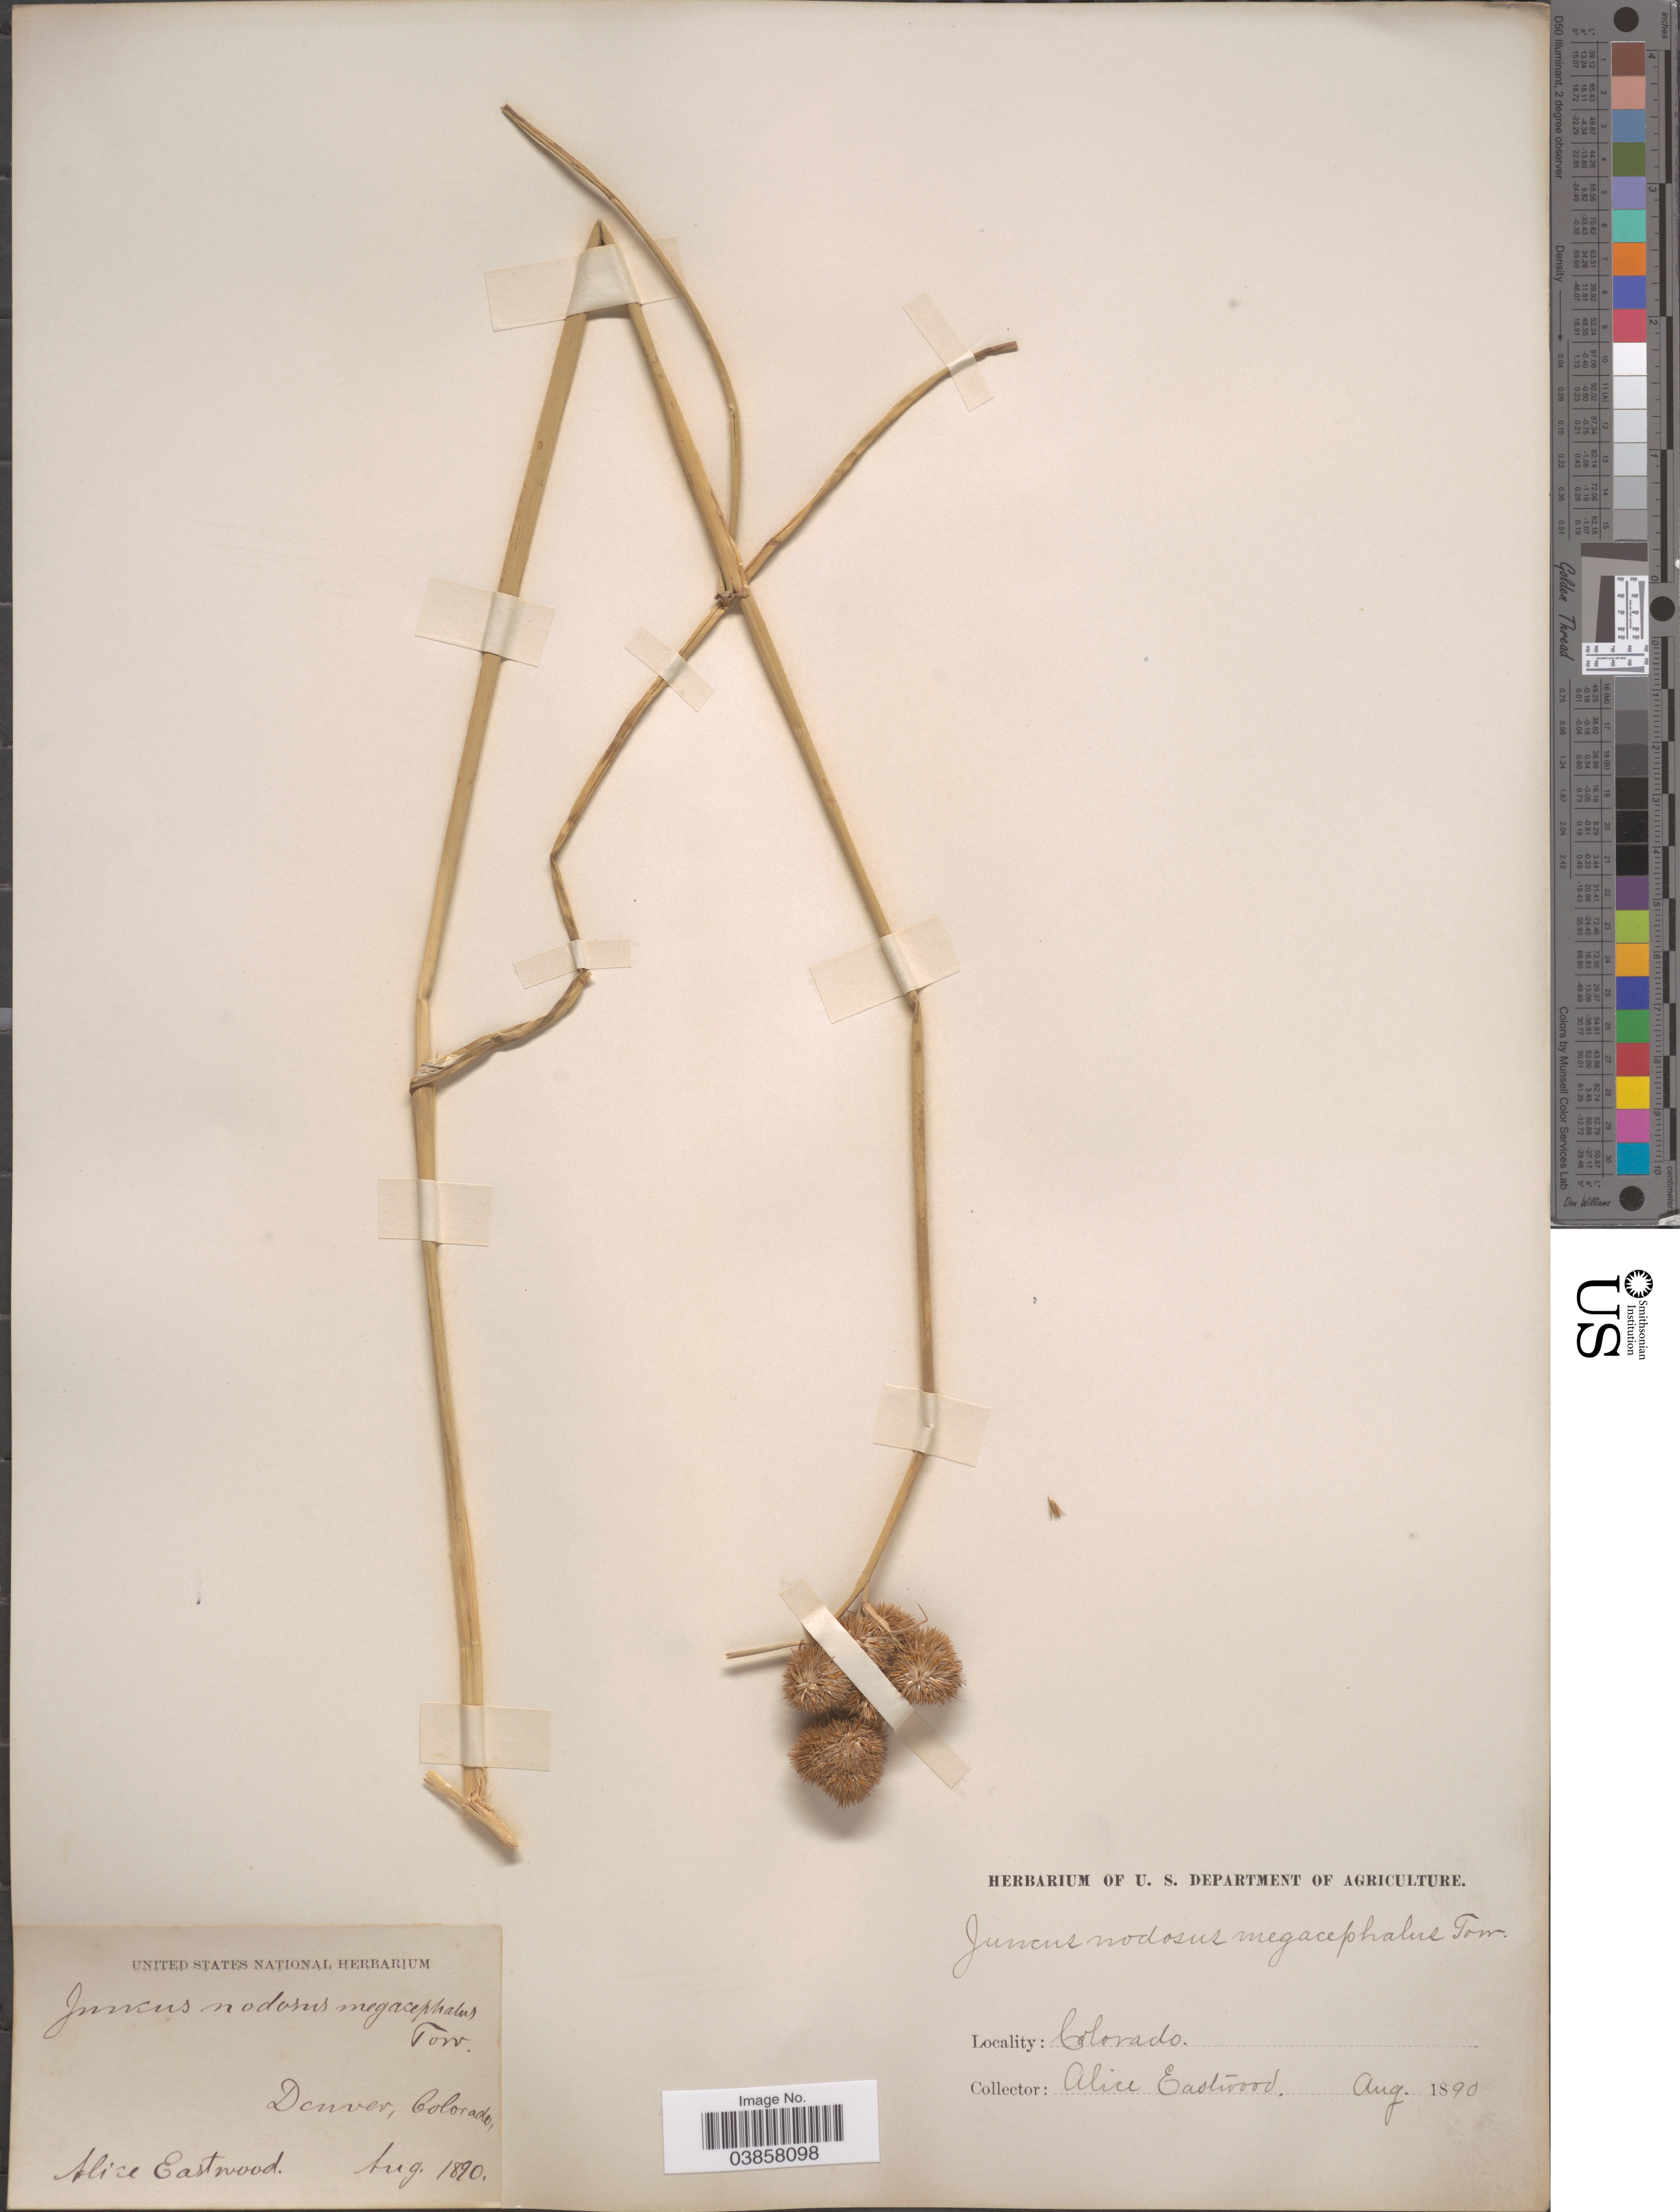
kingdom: Plantae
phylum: Tracheophyta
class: Liliopsida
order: Poales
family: Juncaceae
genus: Juncus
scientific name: Juncus torreyi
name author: Coville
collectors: A. Eastwood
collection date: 1890-08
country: United States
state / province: Colorado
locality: Denver.